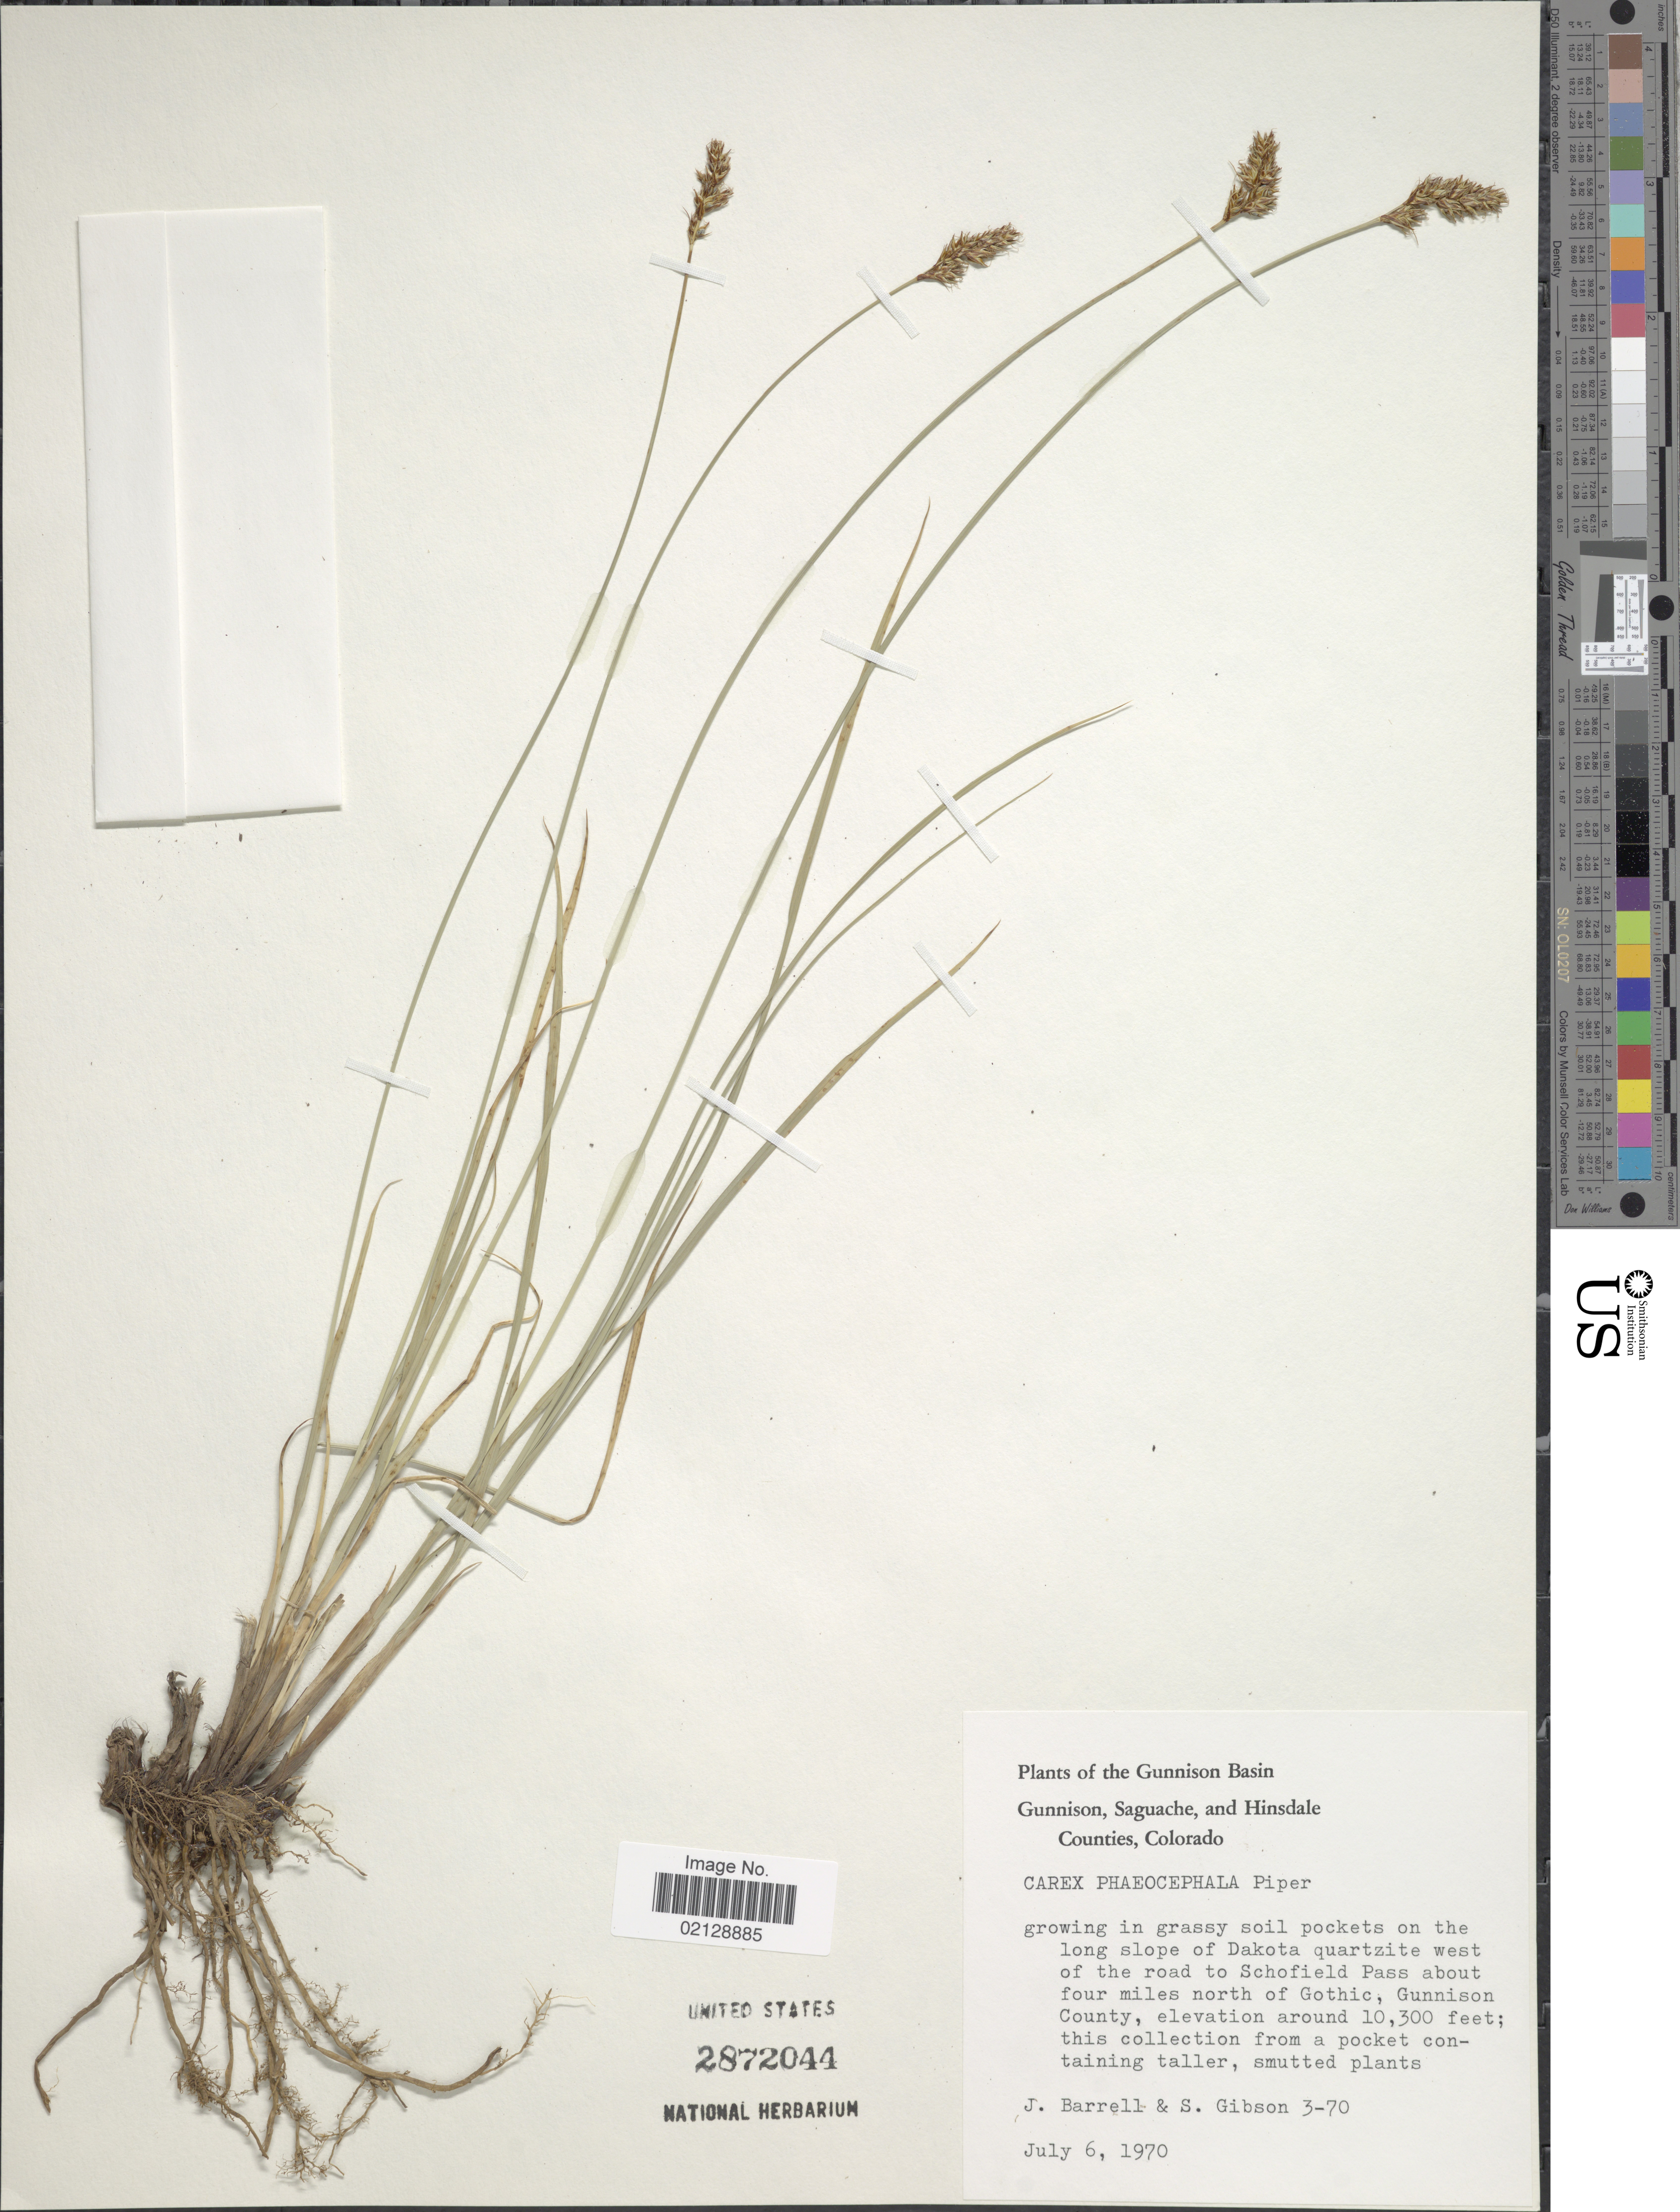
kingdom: Plantae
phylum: Tracheophyta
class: Liliopsida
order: Poales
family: Cyperaceae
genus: Carex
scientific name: Carex phaeocephala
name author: Piper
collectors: J. Barrell & S. Gibson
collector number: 3-70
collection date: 1970-07-06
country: United States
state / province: Colorado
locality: The Gunnison Basin, Gunnison, Saguache, and Hinsdale Counties, Colorado, on the long slope of Dakota quartzite west of the road to Schofield Pass about four miles north of Gothic, Gunnison County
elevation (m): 3139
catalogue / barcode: US 2872044